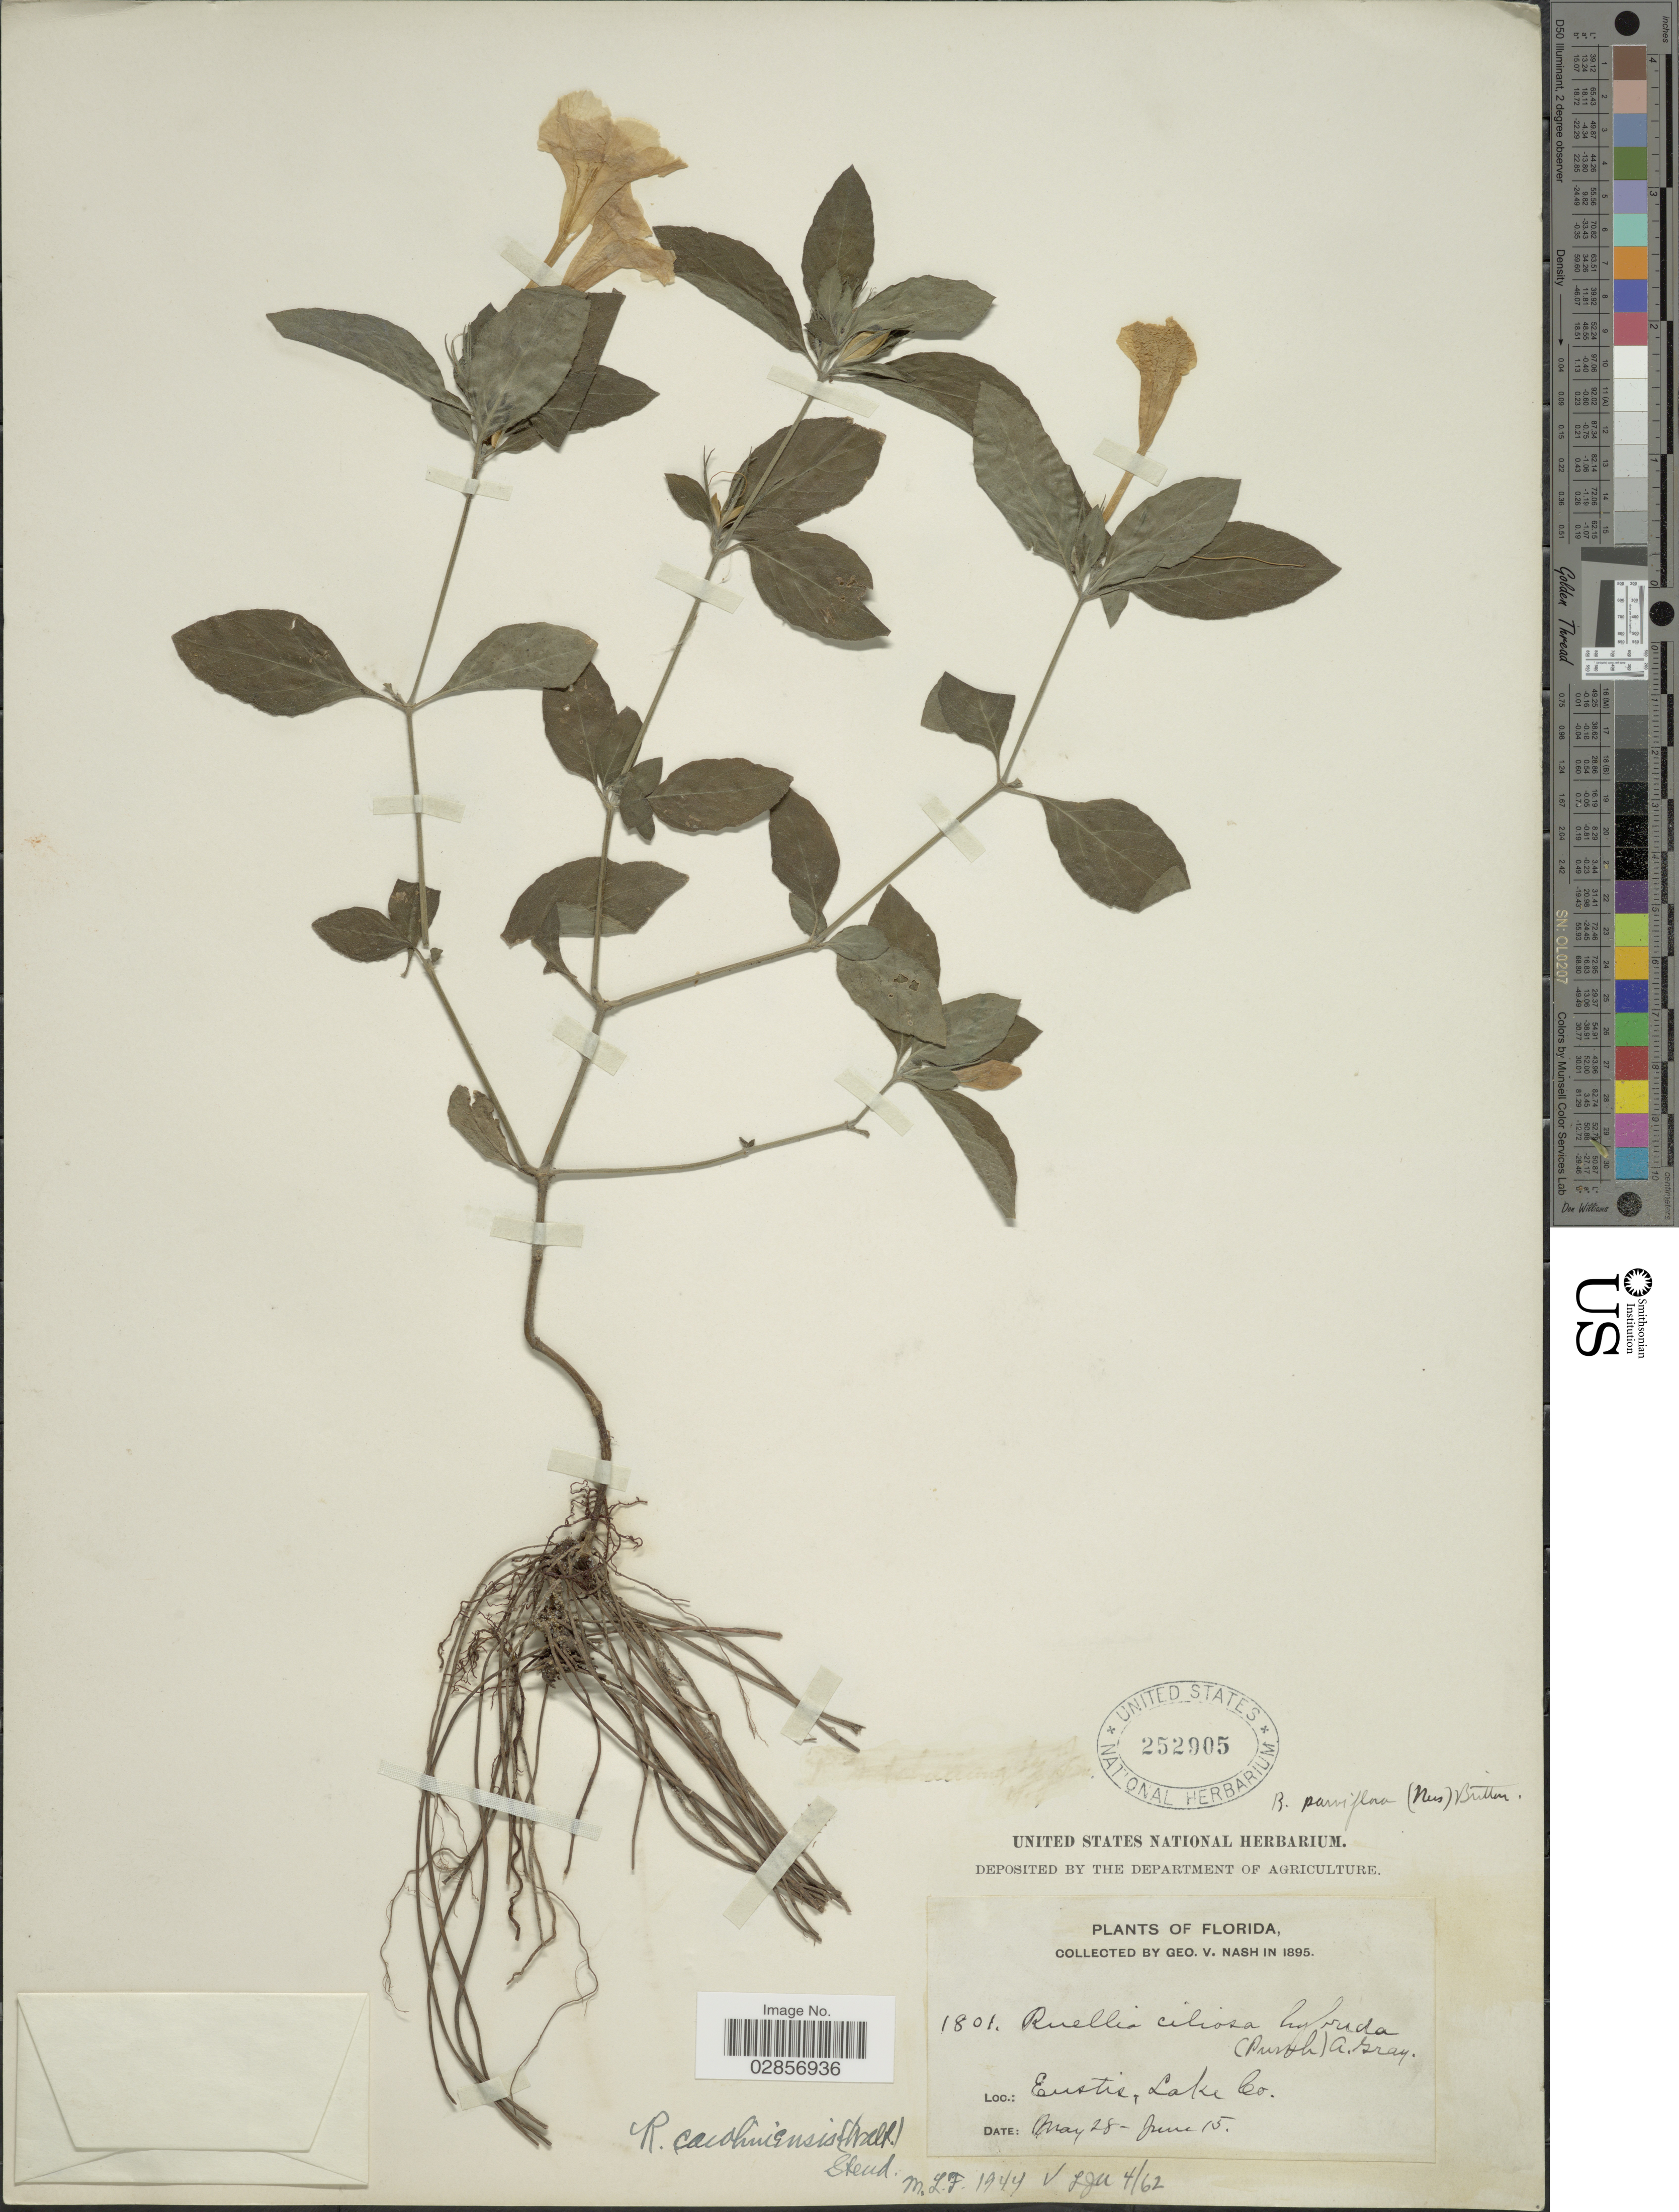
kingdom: Plantae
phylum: Tracheophyta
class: Magnoliopsida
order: Lamiales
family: Acanthaceae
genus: Ruellia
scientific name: Ruellia caroliniensis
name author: (J.F. Gmel.) Steud.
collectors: G. V. Nash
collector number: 1801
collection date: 1895-05-28/1895-06-15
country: United States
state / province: Florida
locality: Eustis, Lake Co.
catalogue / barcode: US 252905